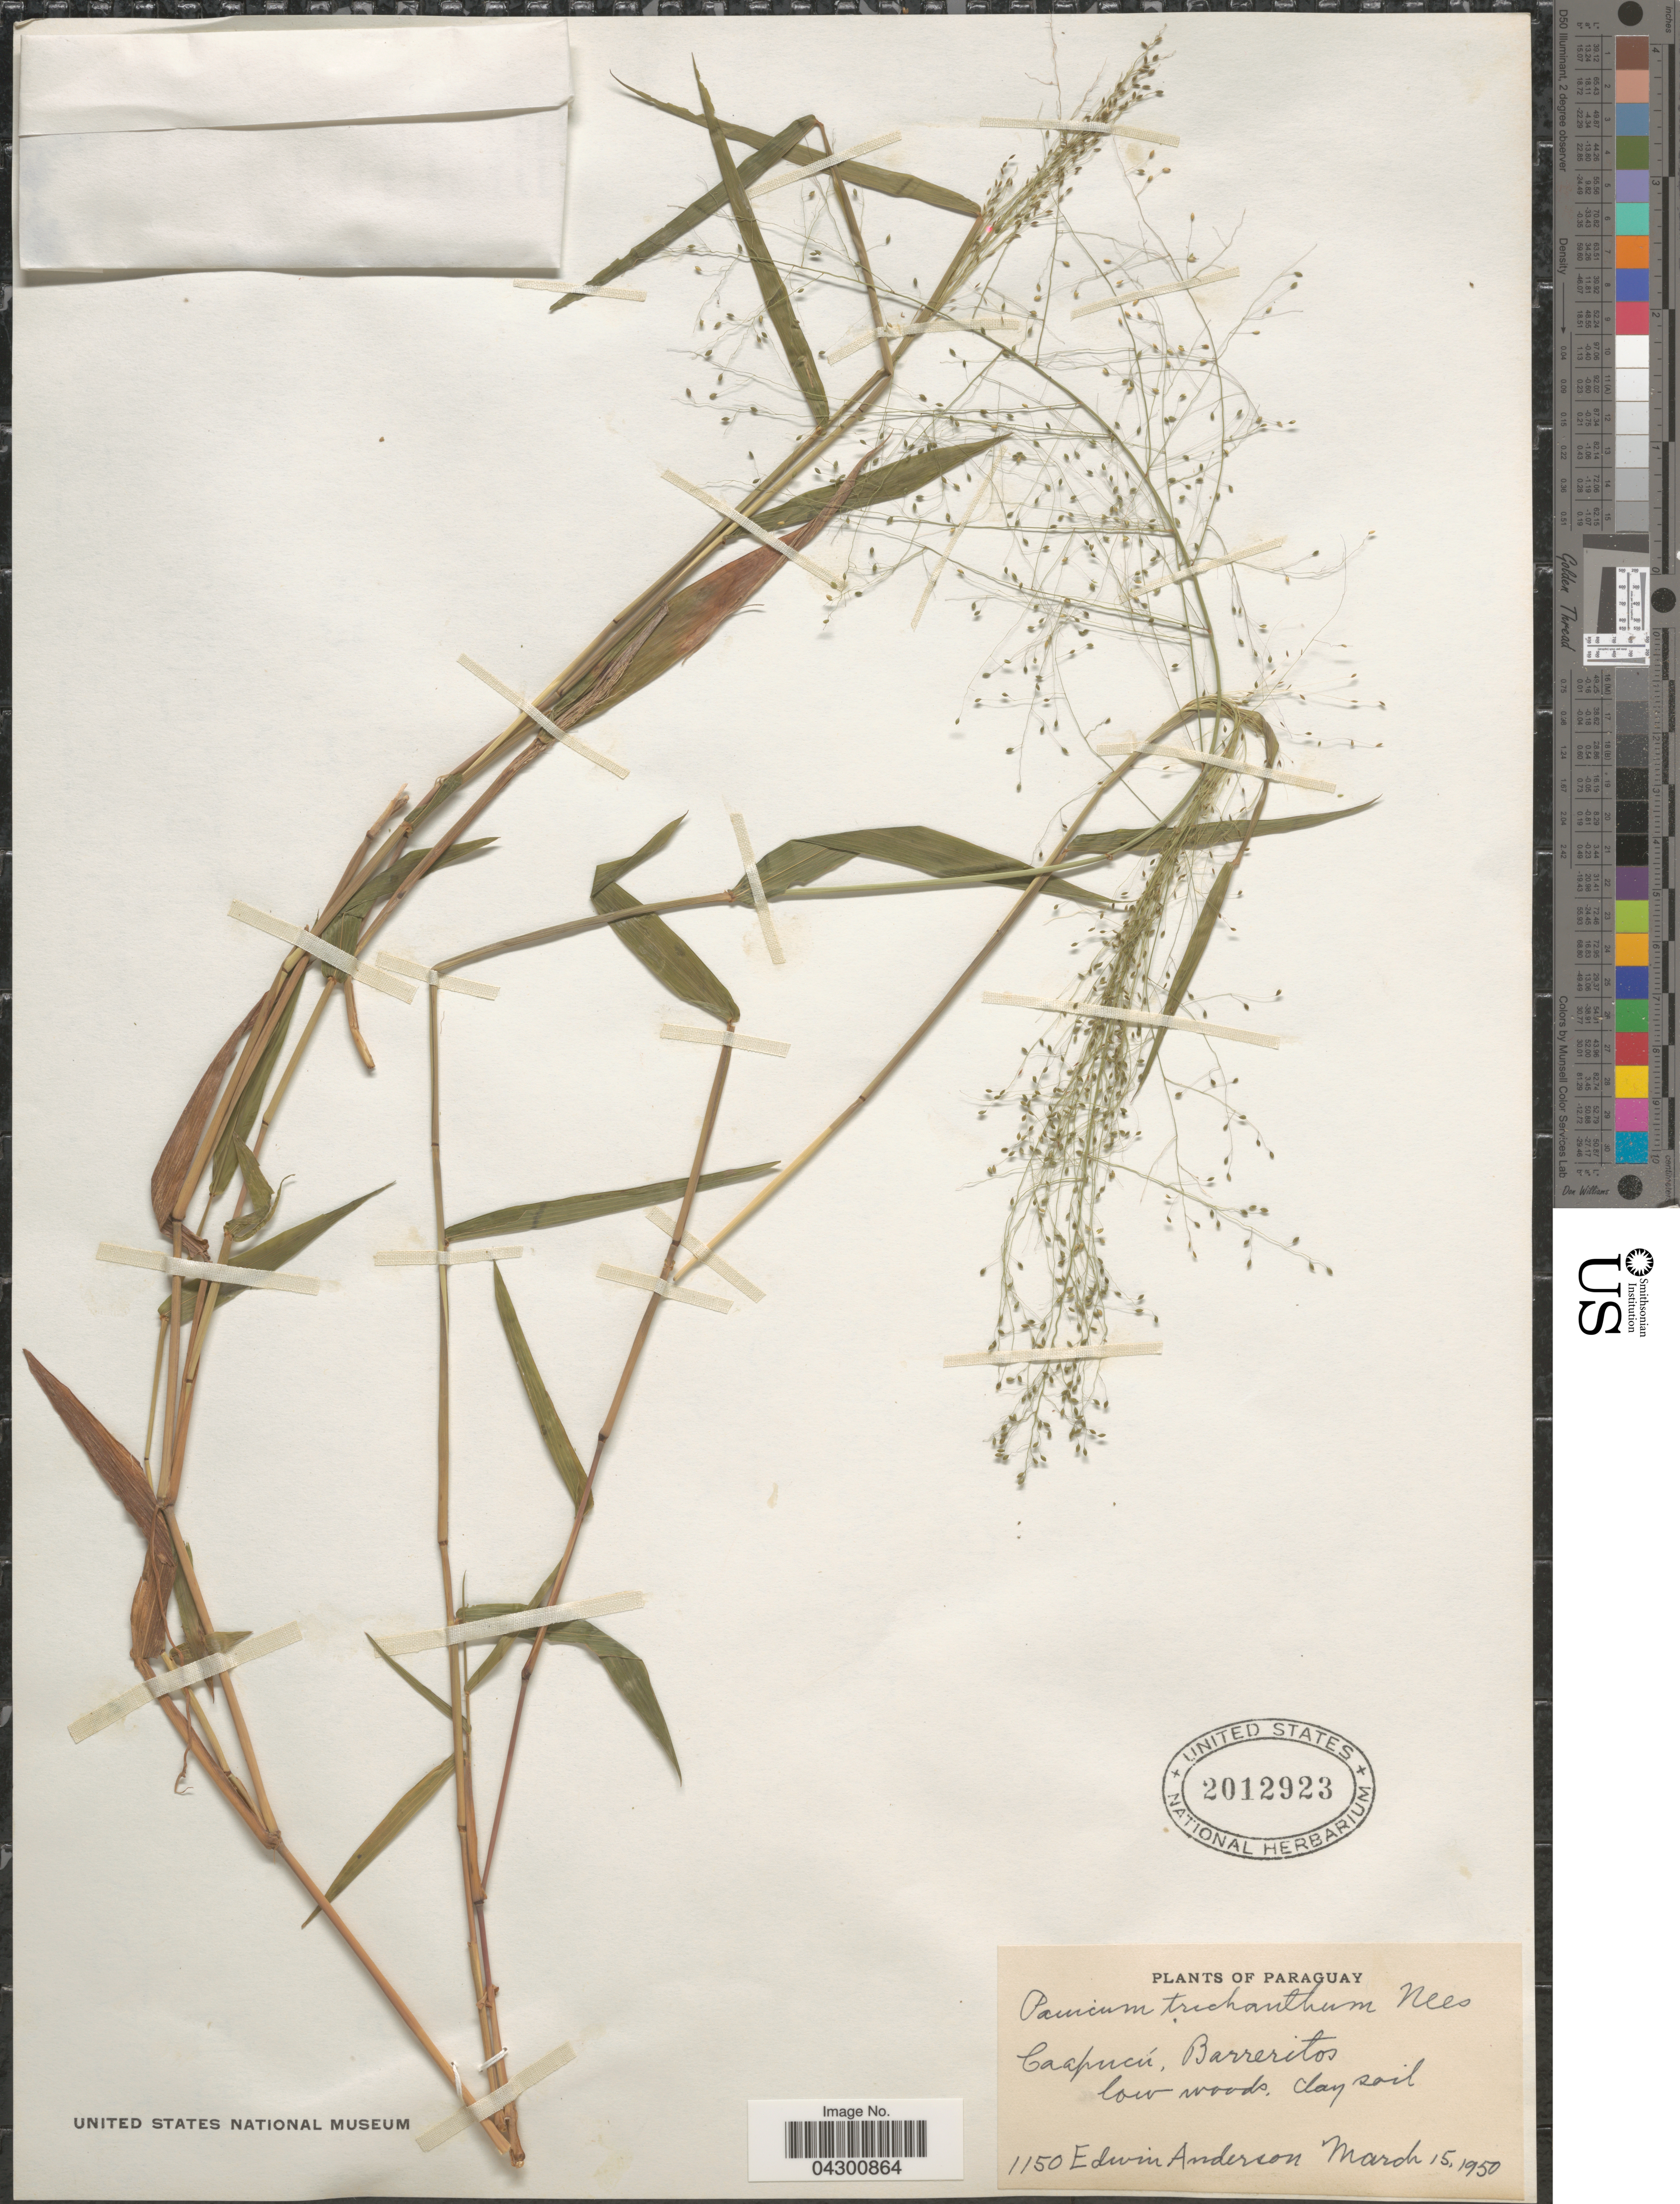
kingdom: Plantae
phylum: Tracheophyta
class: Liliopsida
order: Poales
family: Poaceae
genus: Panicum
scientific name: Panicum trichanthum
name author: Nees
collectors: E. Anderson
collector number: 1150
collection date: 1950-03-15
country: Paraguay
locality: Caapucú, Barreritos.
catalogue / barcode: US 2012923